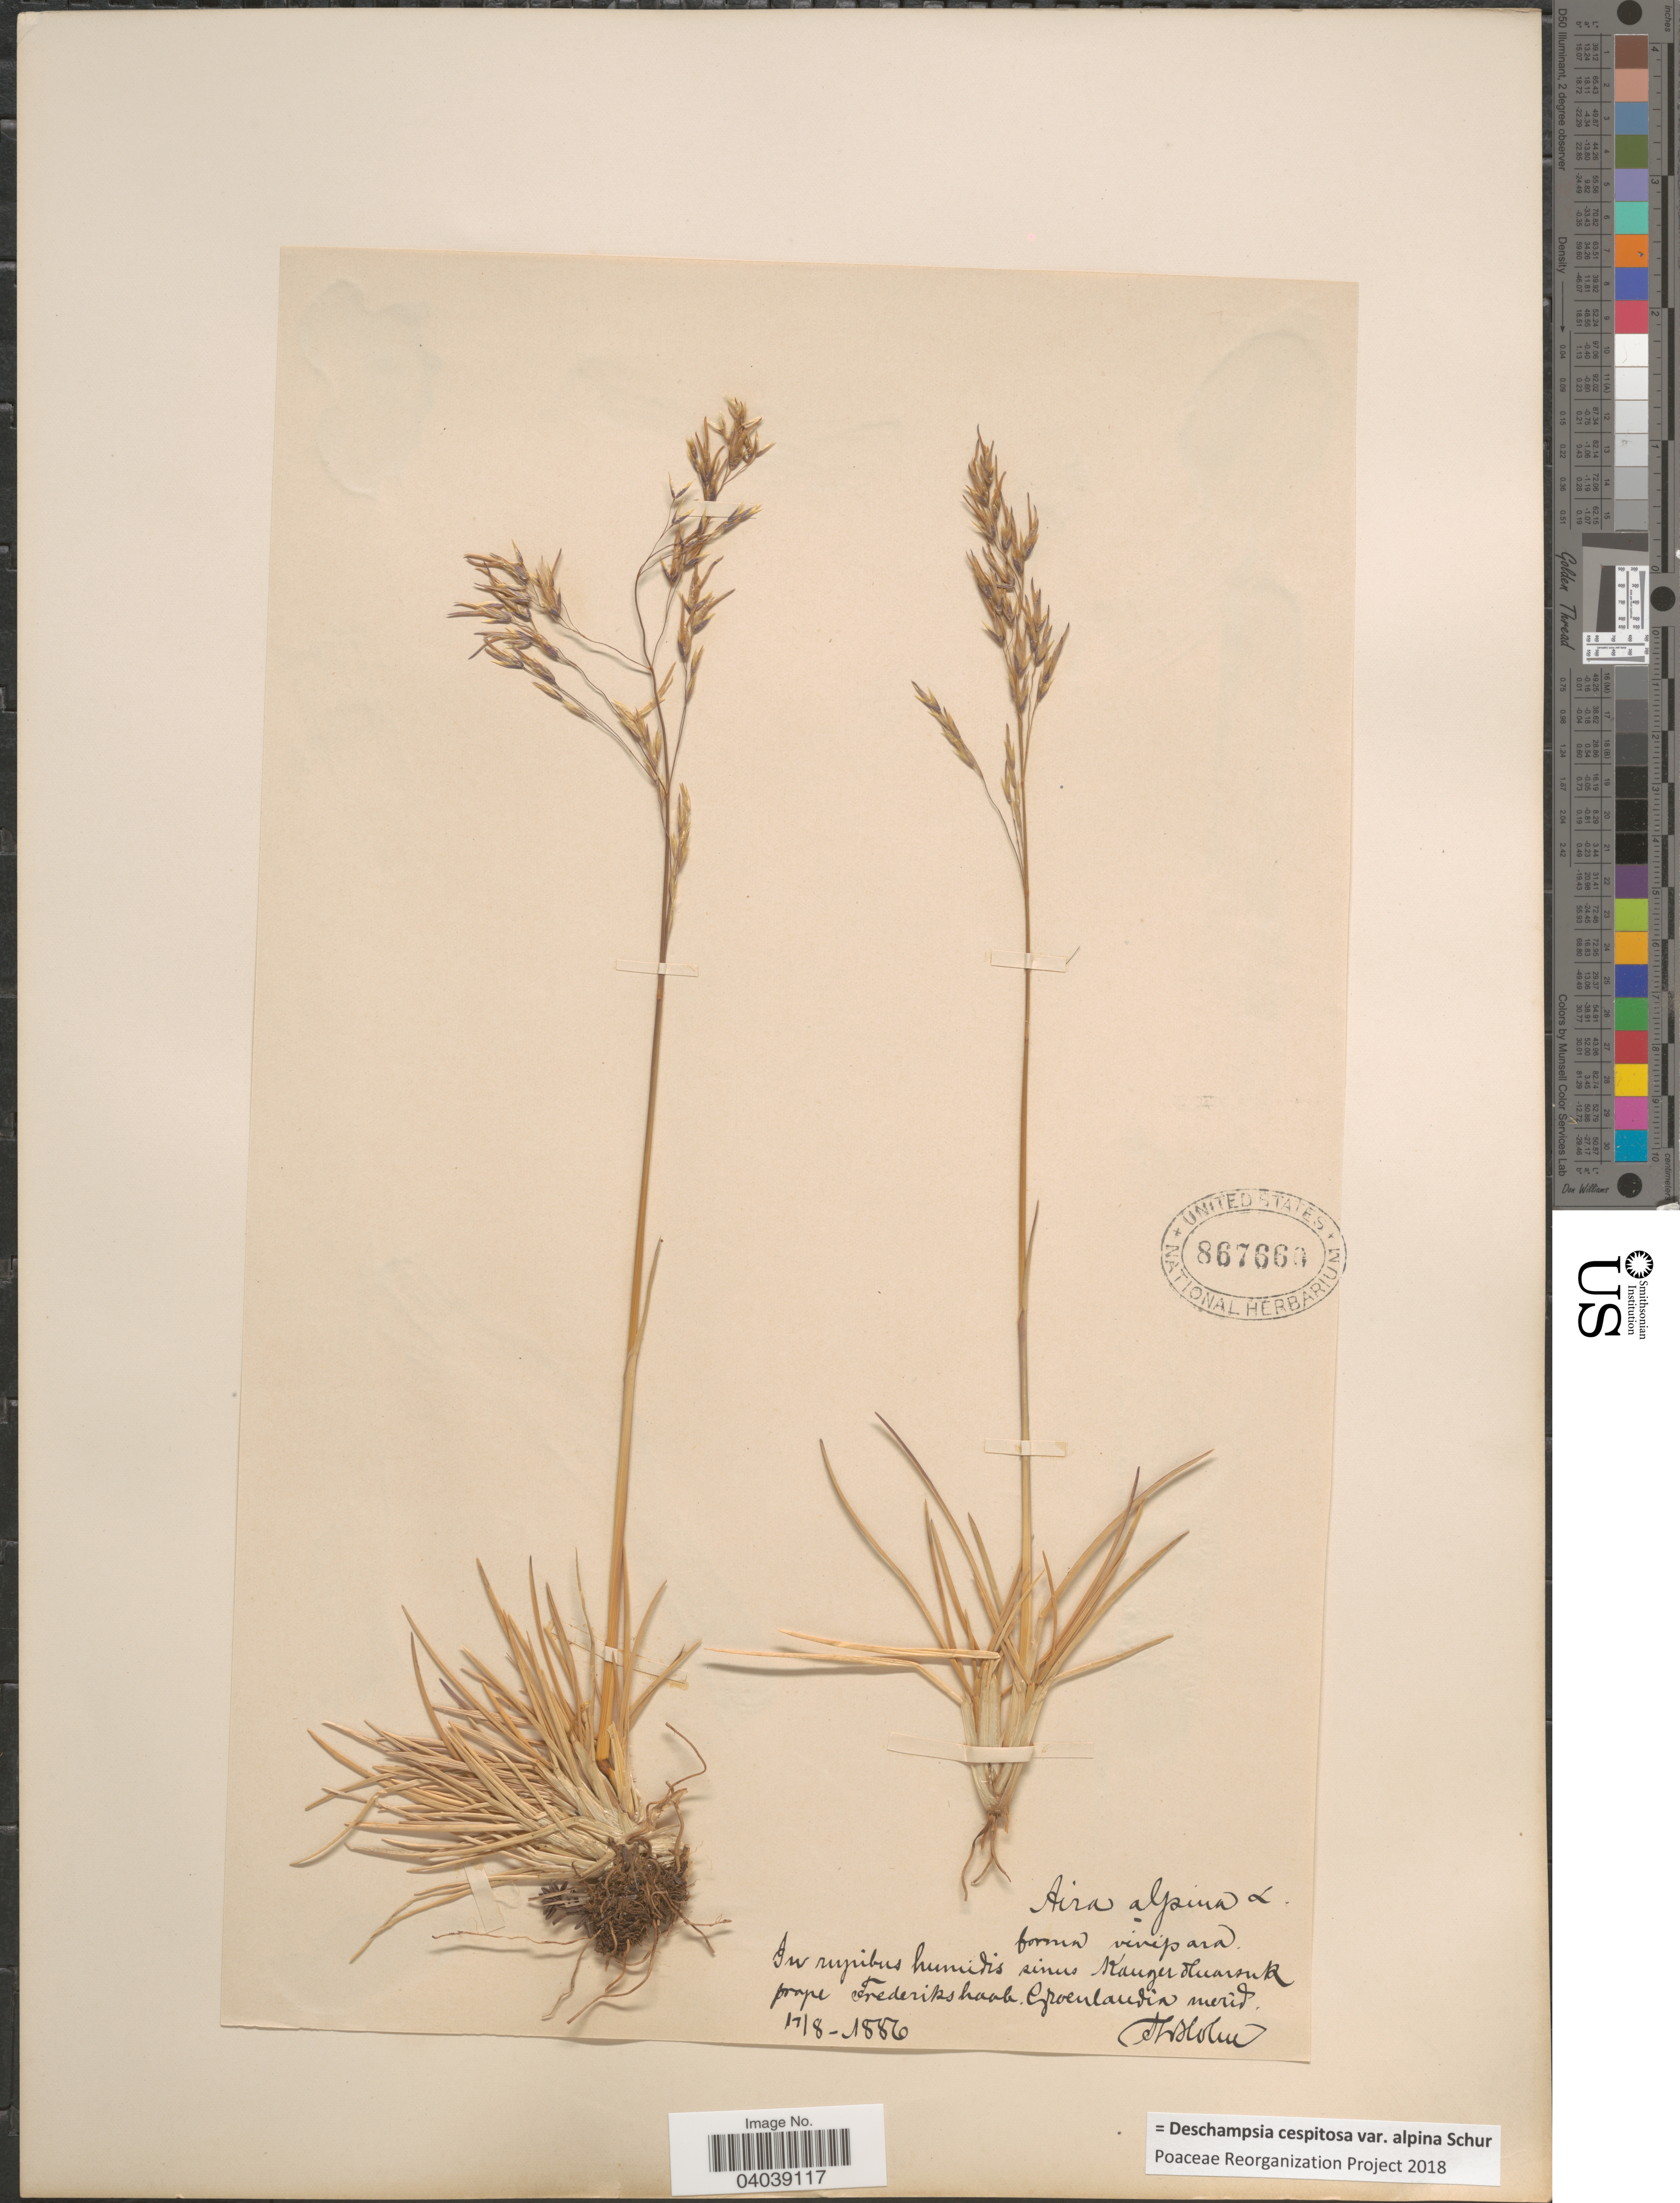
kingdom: Plantae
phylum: Tracheophyta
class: Liliopsida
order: Poales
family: Poaceae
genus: Deschampsia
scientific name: Deschampsia cespitosa var. alpina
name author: Vasey ex W.J. Beal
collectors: H. Blohm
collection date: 1886-08-17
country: Greenland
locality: In rupibus humidis sinus Kanger Huarsuk prope Frederikshaab. Groenlandia merid.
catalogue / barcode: US 867660